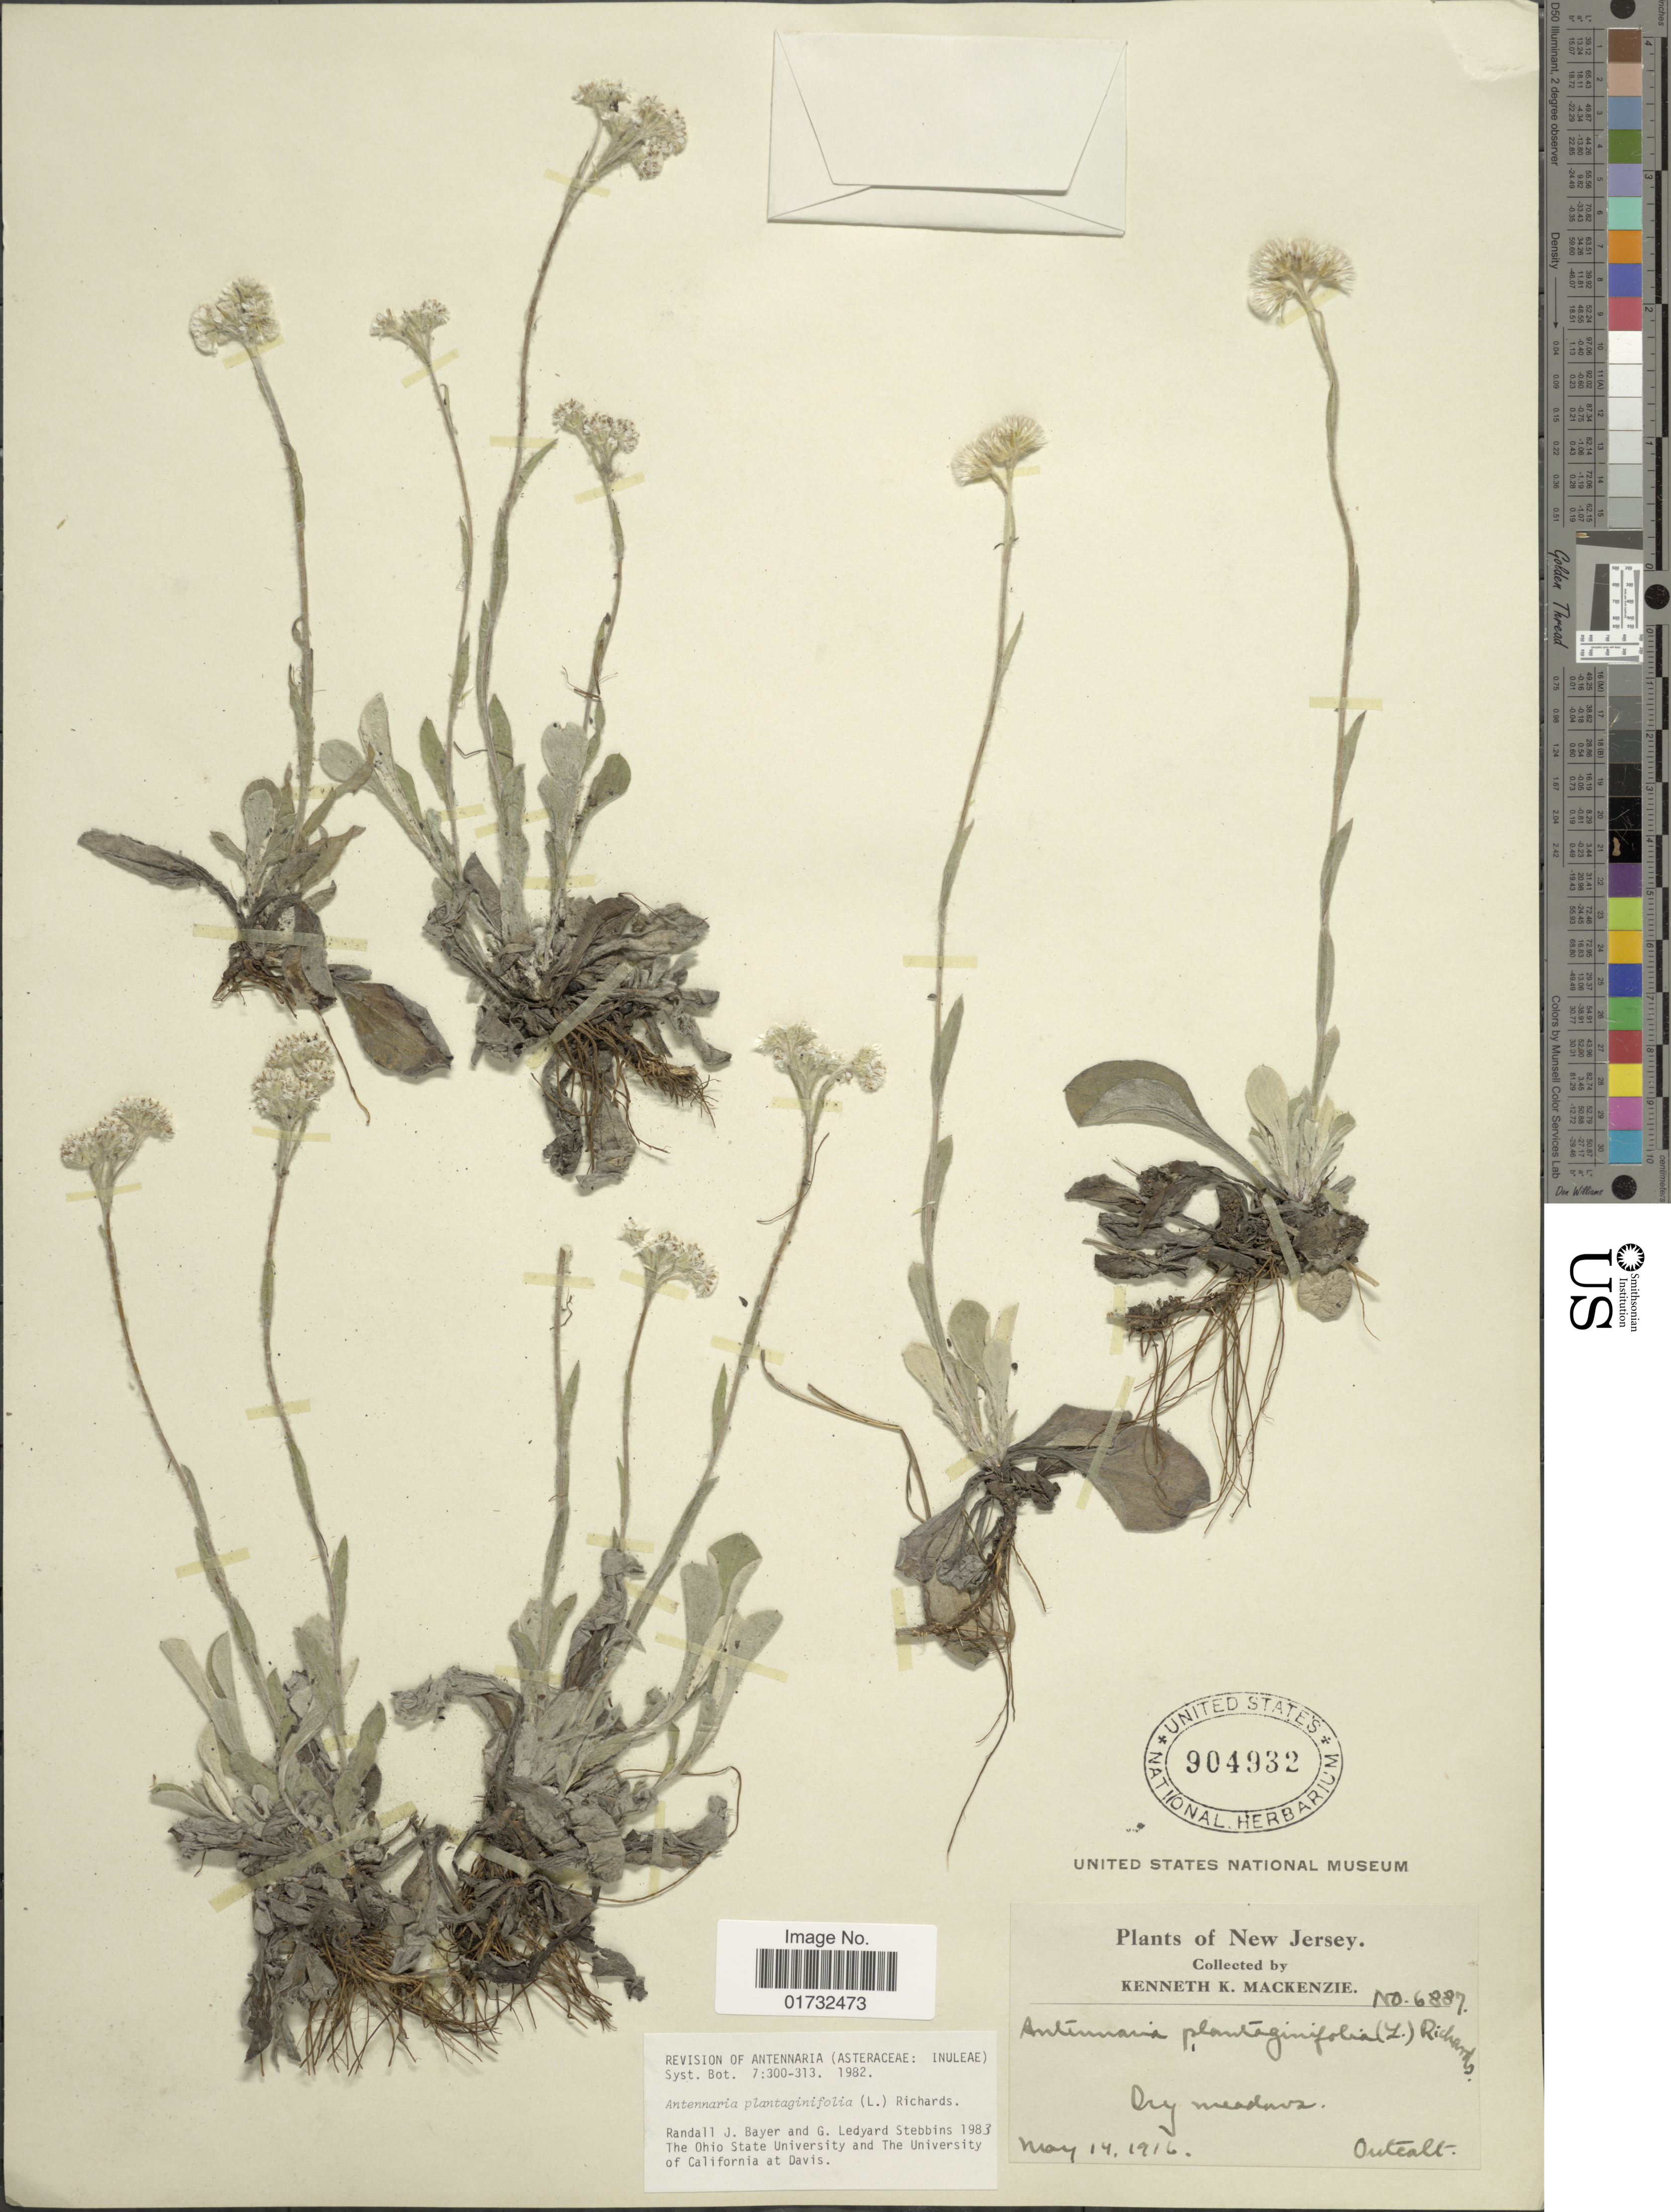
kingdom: Plantae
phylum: Tracheophyta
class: Magnoliopsida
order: Asterales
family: Asteraceae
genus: Antennaria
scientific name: Antennaria plantaginifolia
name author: (L.) Richardson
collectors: K. K. Mackenzie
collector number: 6887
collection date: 1916-05-14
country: United States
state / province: New Jersey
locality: Outcalt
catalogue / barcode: US 904932